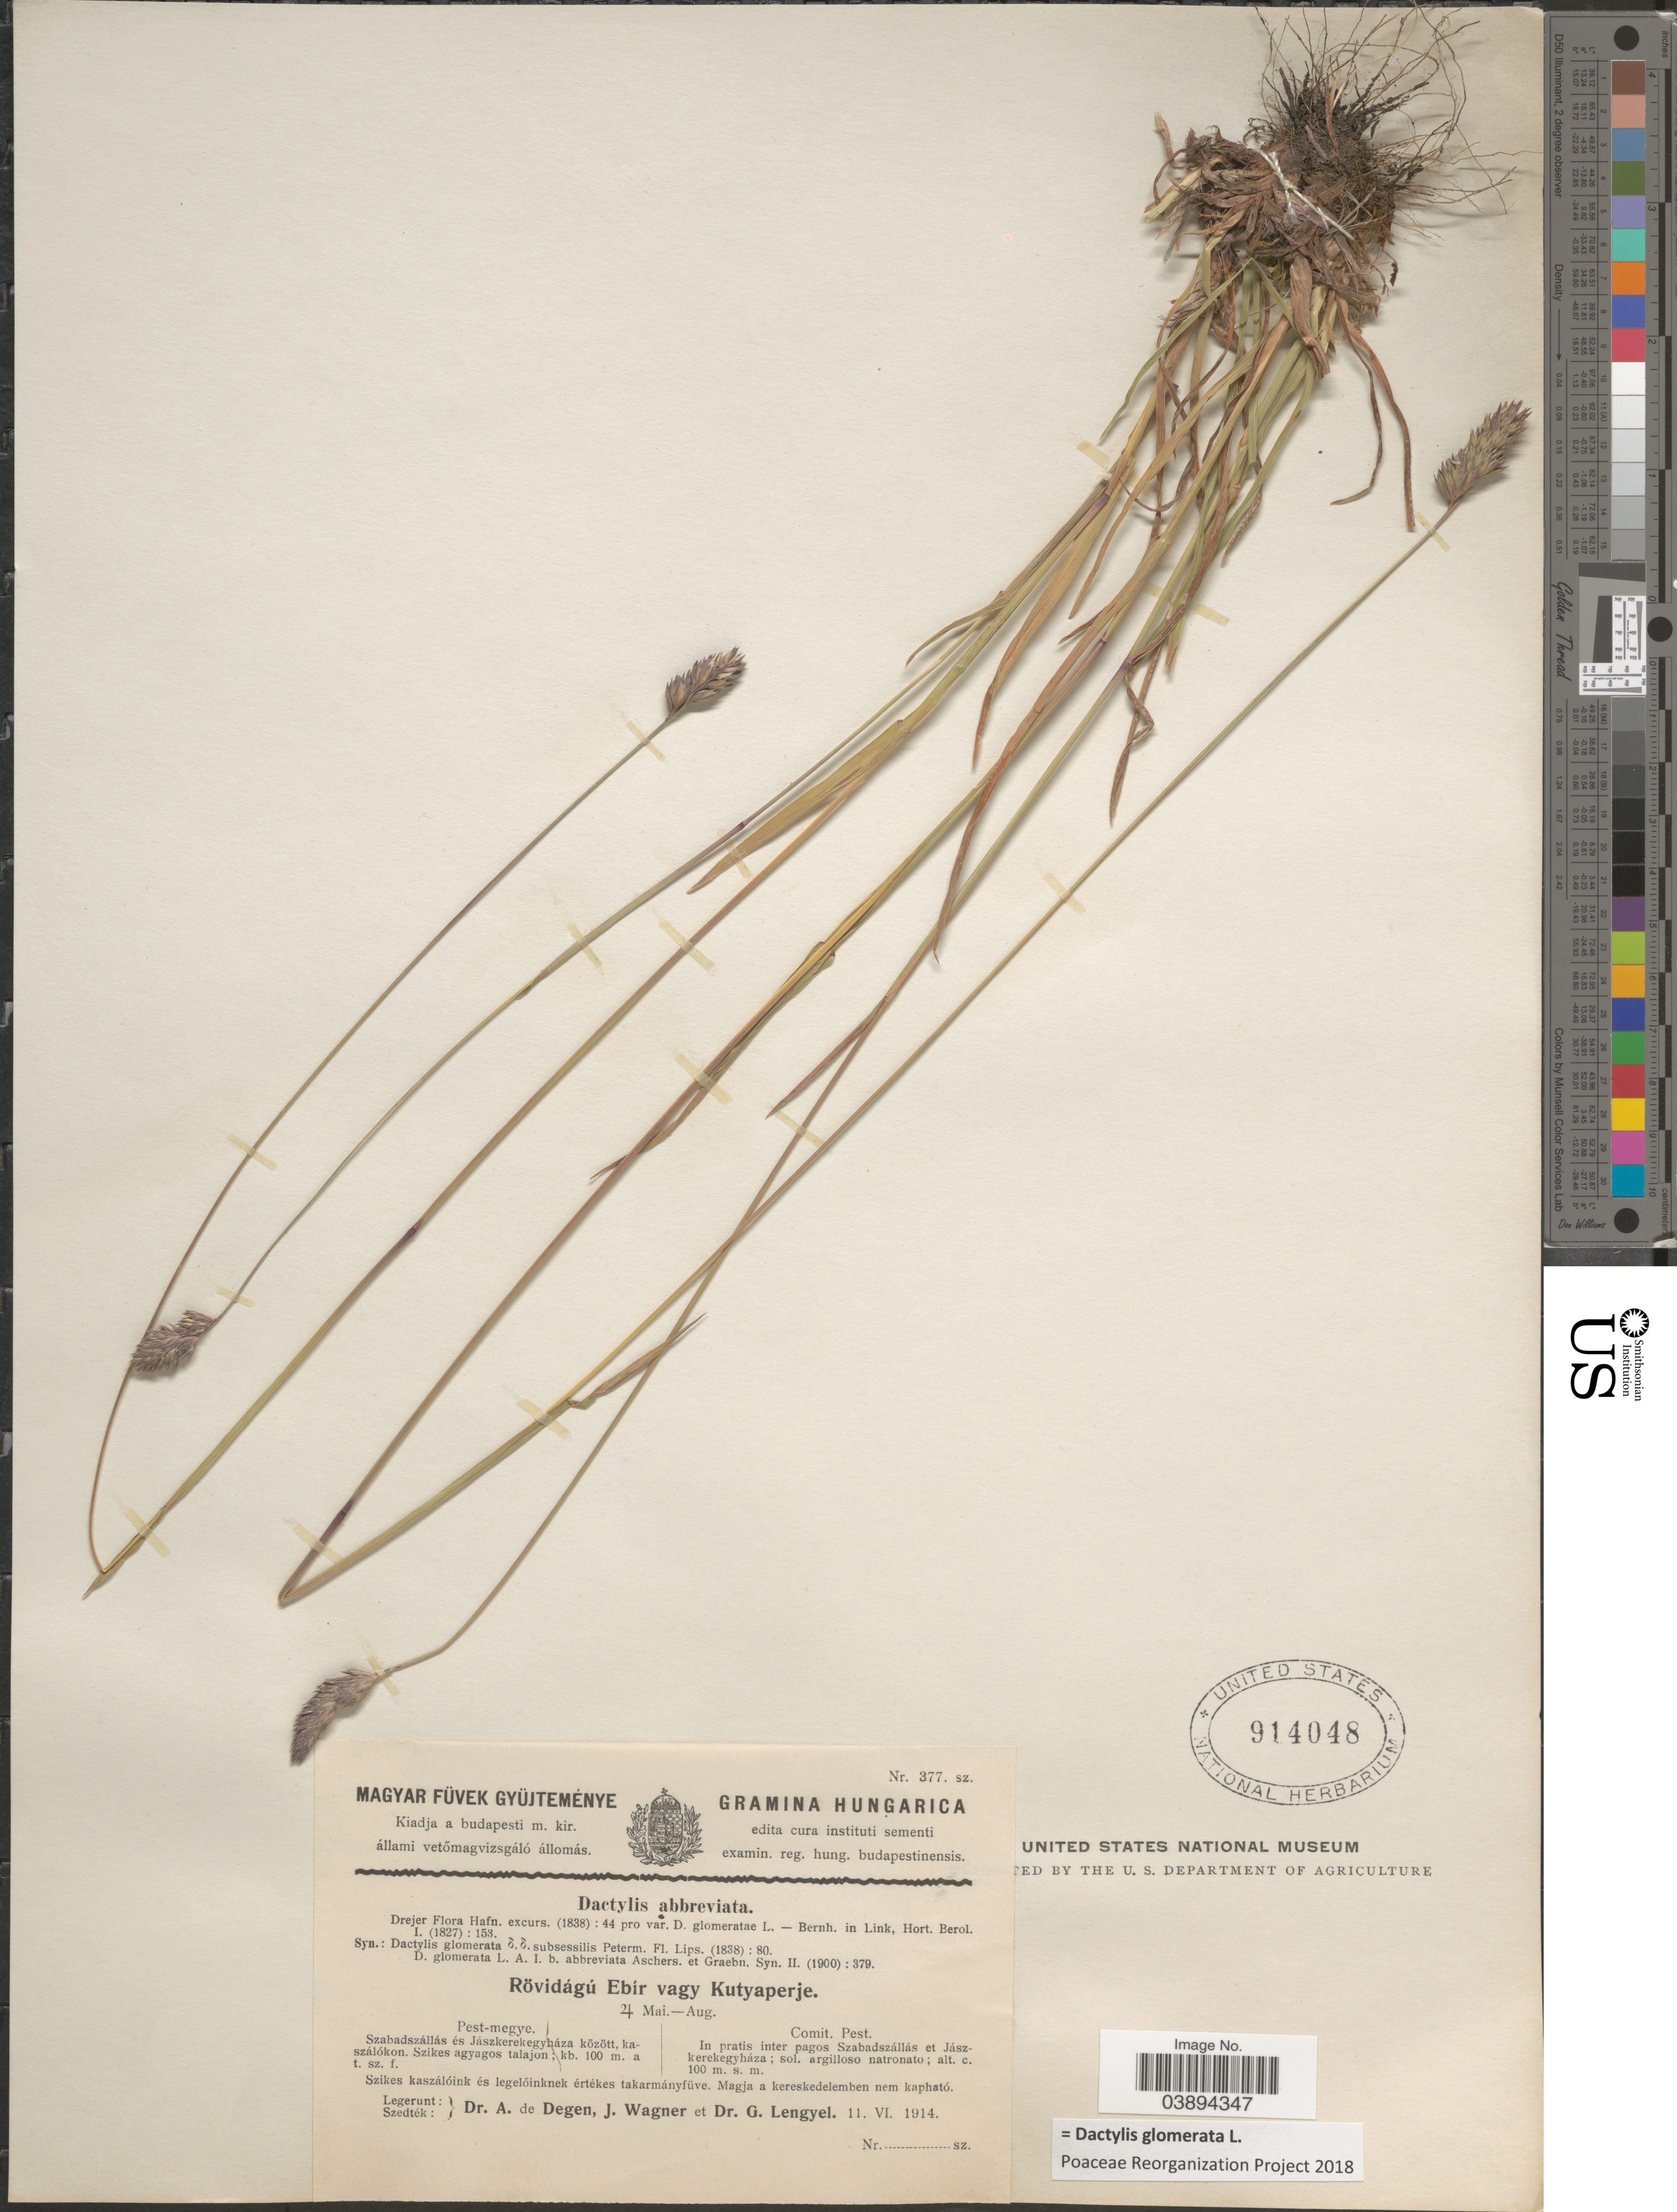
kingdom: Plantae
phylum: Tracheophyta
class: Liliopsida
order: Poales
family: Poaceae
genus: Dactylis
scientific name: Dactylis glomerata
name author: L.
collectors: A. Degen, J. Wagner & G. Lengyel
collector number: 377?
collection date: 1914-06-11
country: Hungary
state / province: Pest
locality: Comit. Pest. In pratis inter pagos Szabadszállás et Jászkerekegyháza ; sol. argilloso natronato.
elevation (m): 100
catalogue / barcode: US 914048